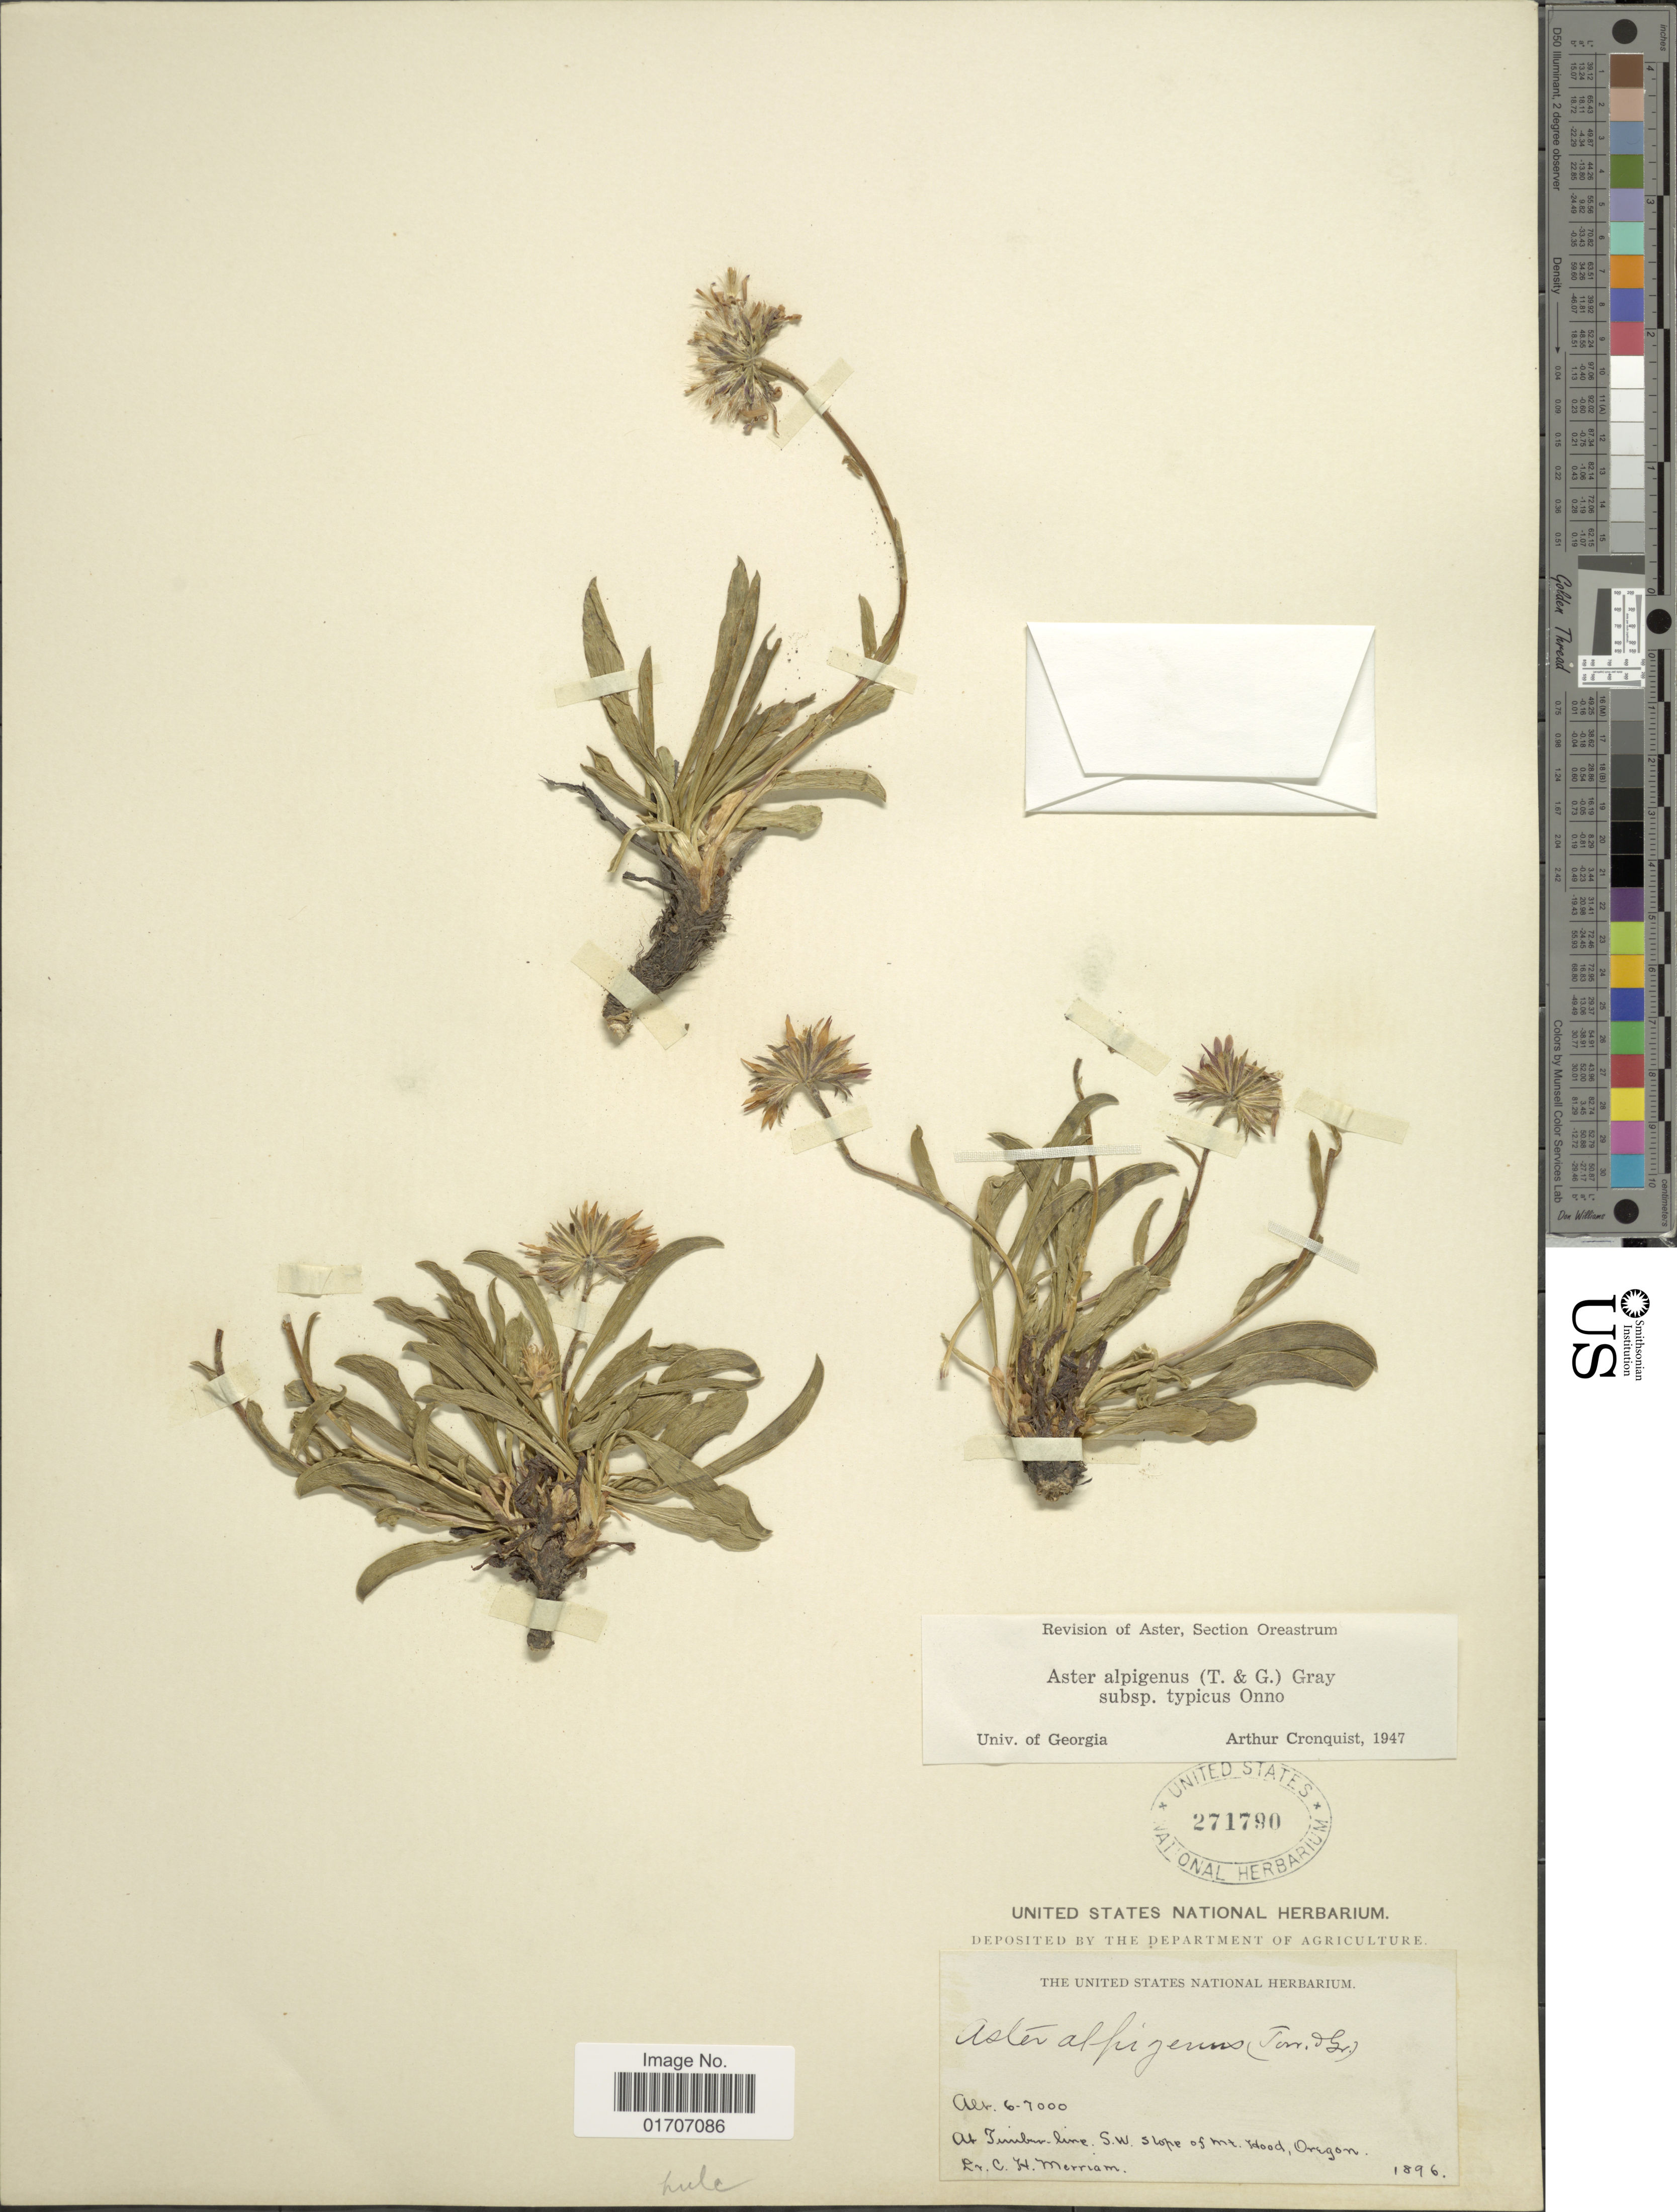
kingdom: Plantae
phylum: Tracheophyta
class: Magnoliopsida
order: Asterales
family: Asteraceae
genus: Oreostemma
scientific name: Oreostemma alpigenum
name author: (Torr. & A. Gray) Greene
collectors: C. Merriam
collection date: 1896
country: United States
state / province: Oregon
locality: At Timber-line, S.W. slope of Mt. Hood, Oregon.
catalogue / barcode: US 271790